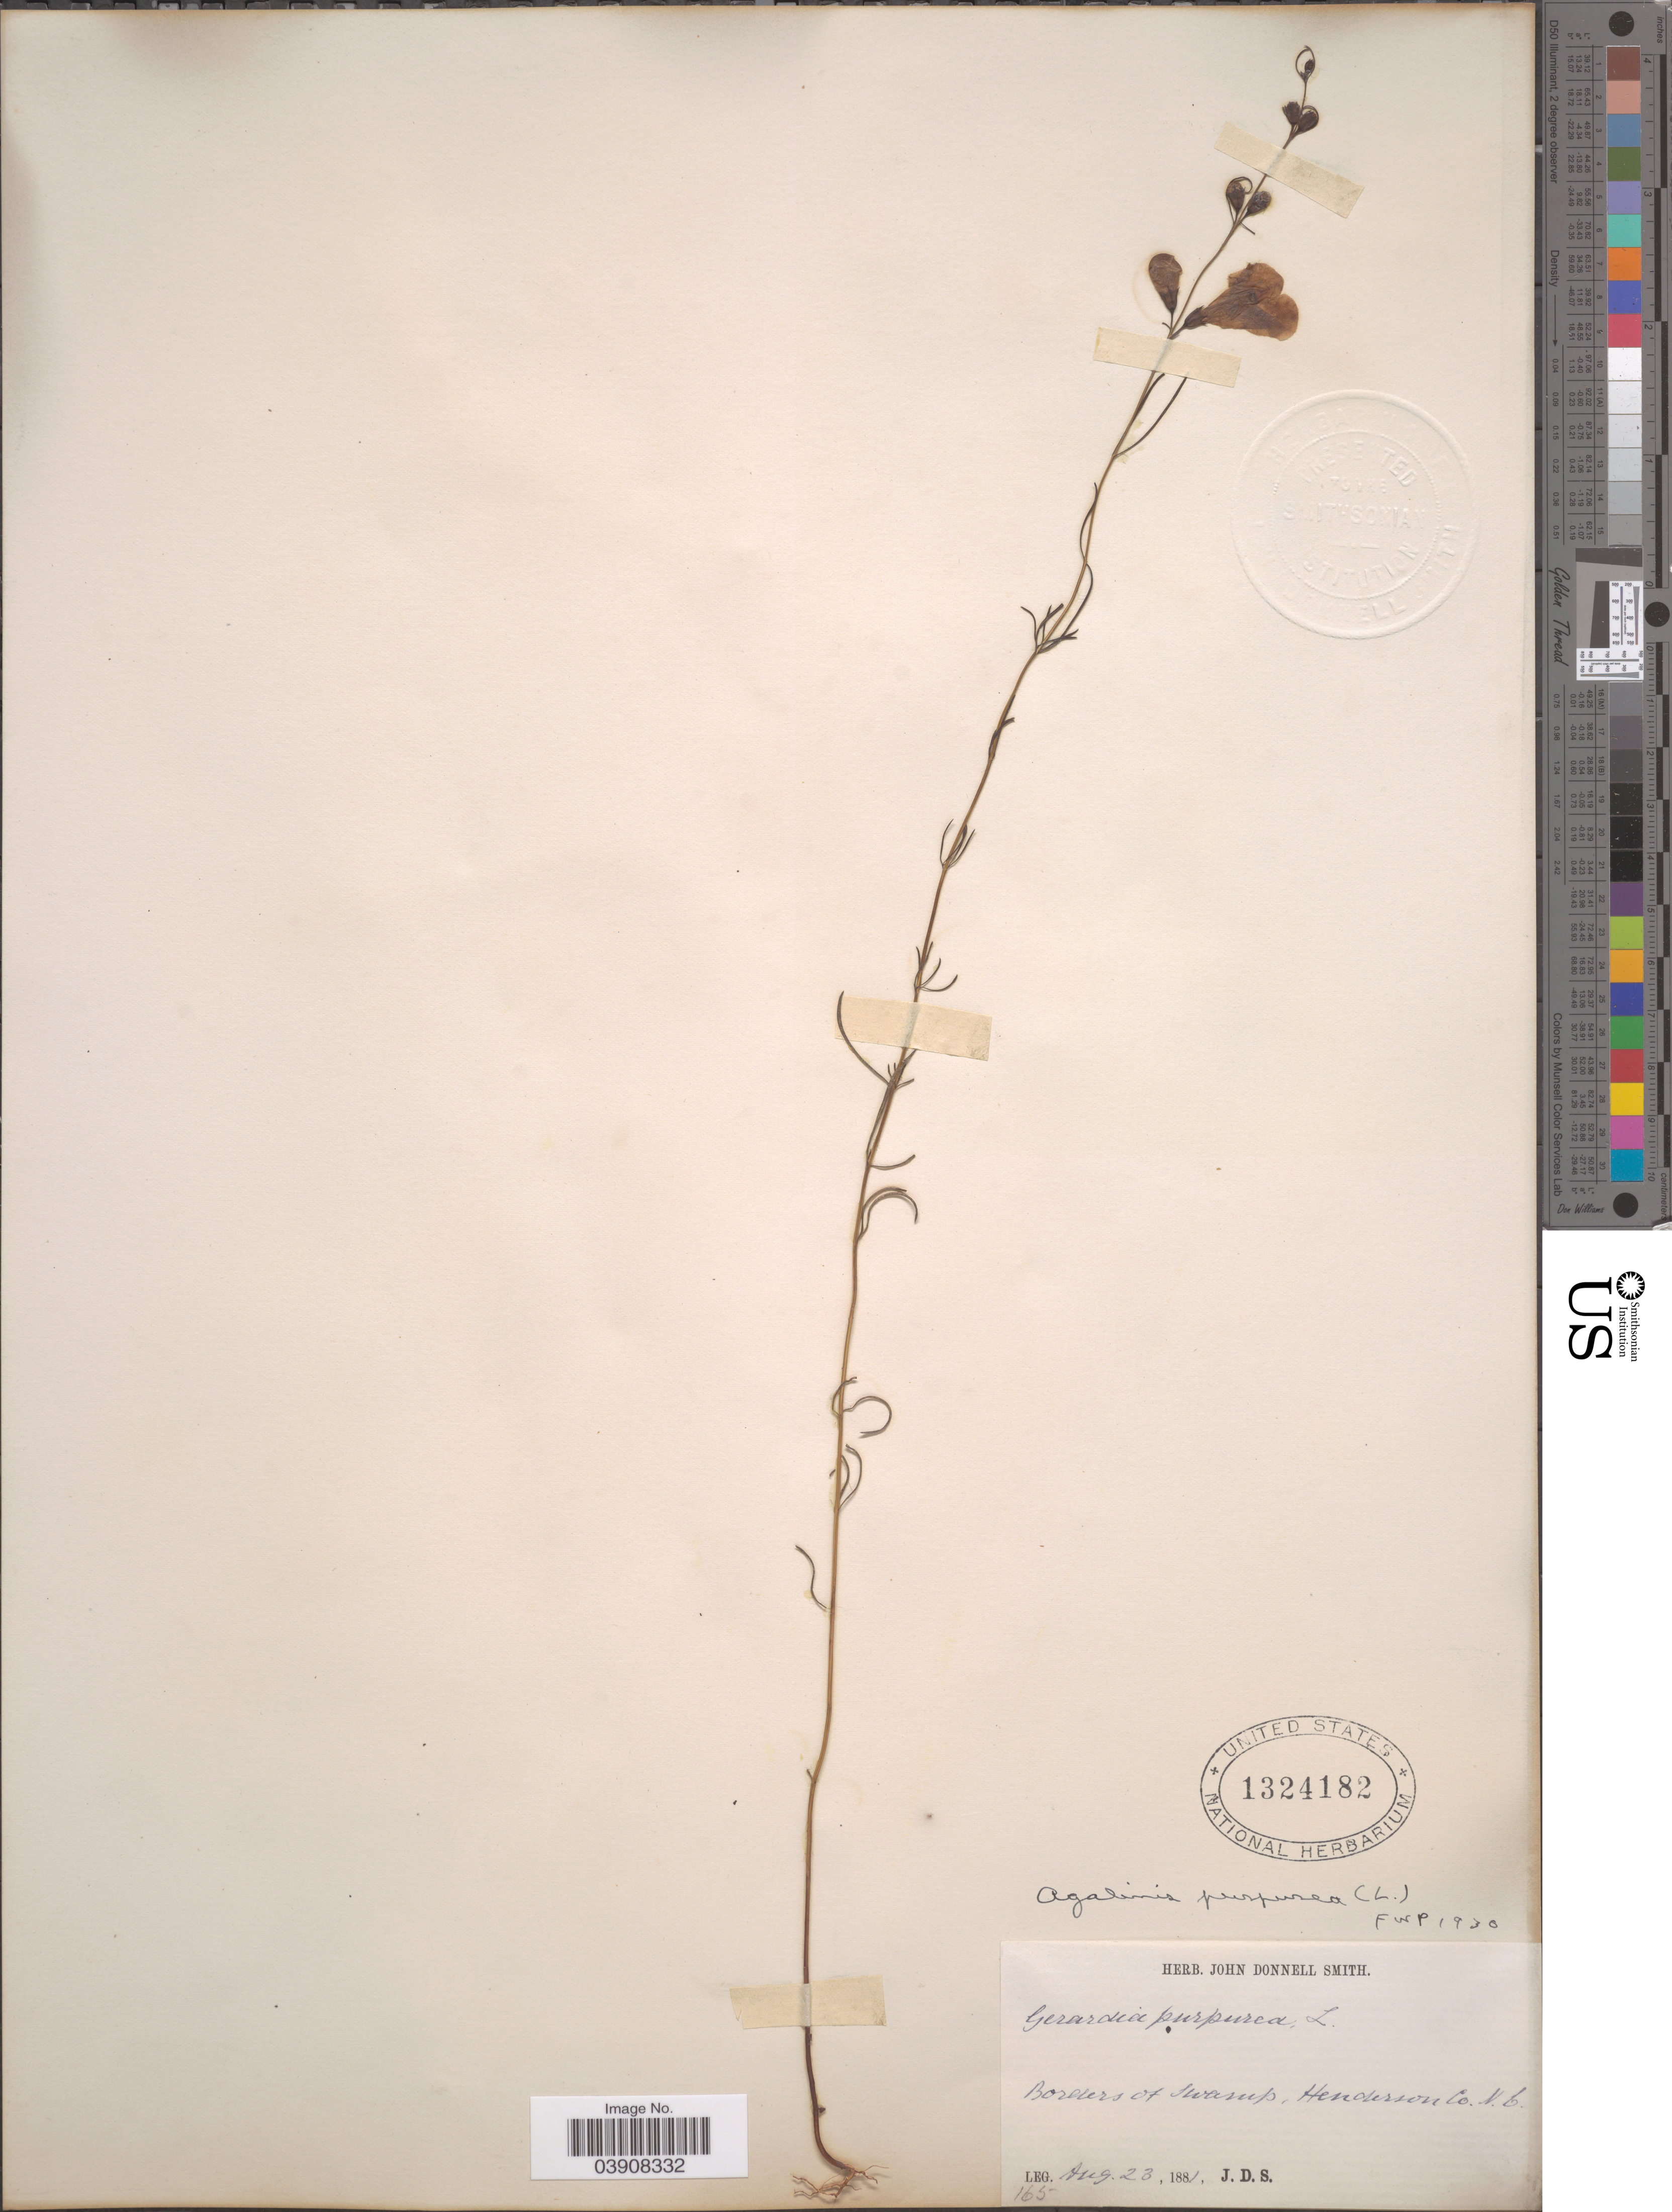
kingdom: Plantae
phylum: Tracheophyta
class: Magnoliopsida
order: Lamiales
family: Orobanchaceae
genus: Agalinis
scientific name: Agalinis purpurea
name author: (L.) Pennell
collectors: J. Donnell Smith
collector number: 165?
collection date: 1881-08-23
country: United States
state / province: North Carolina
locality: Borders of Swamp, Henderson Co.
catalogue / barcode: US 1324182